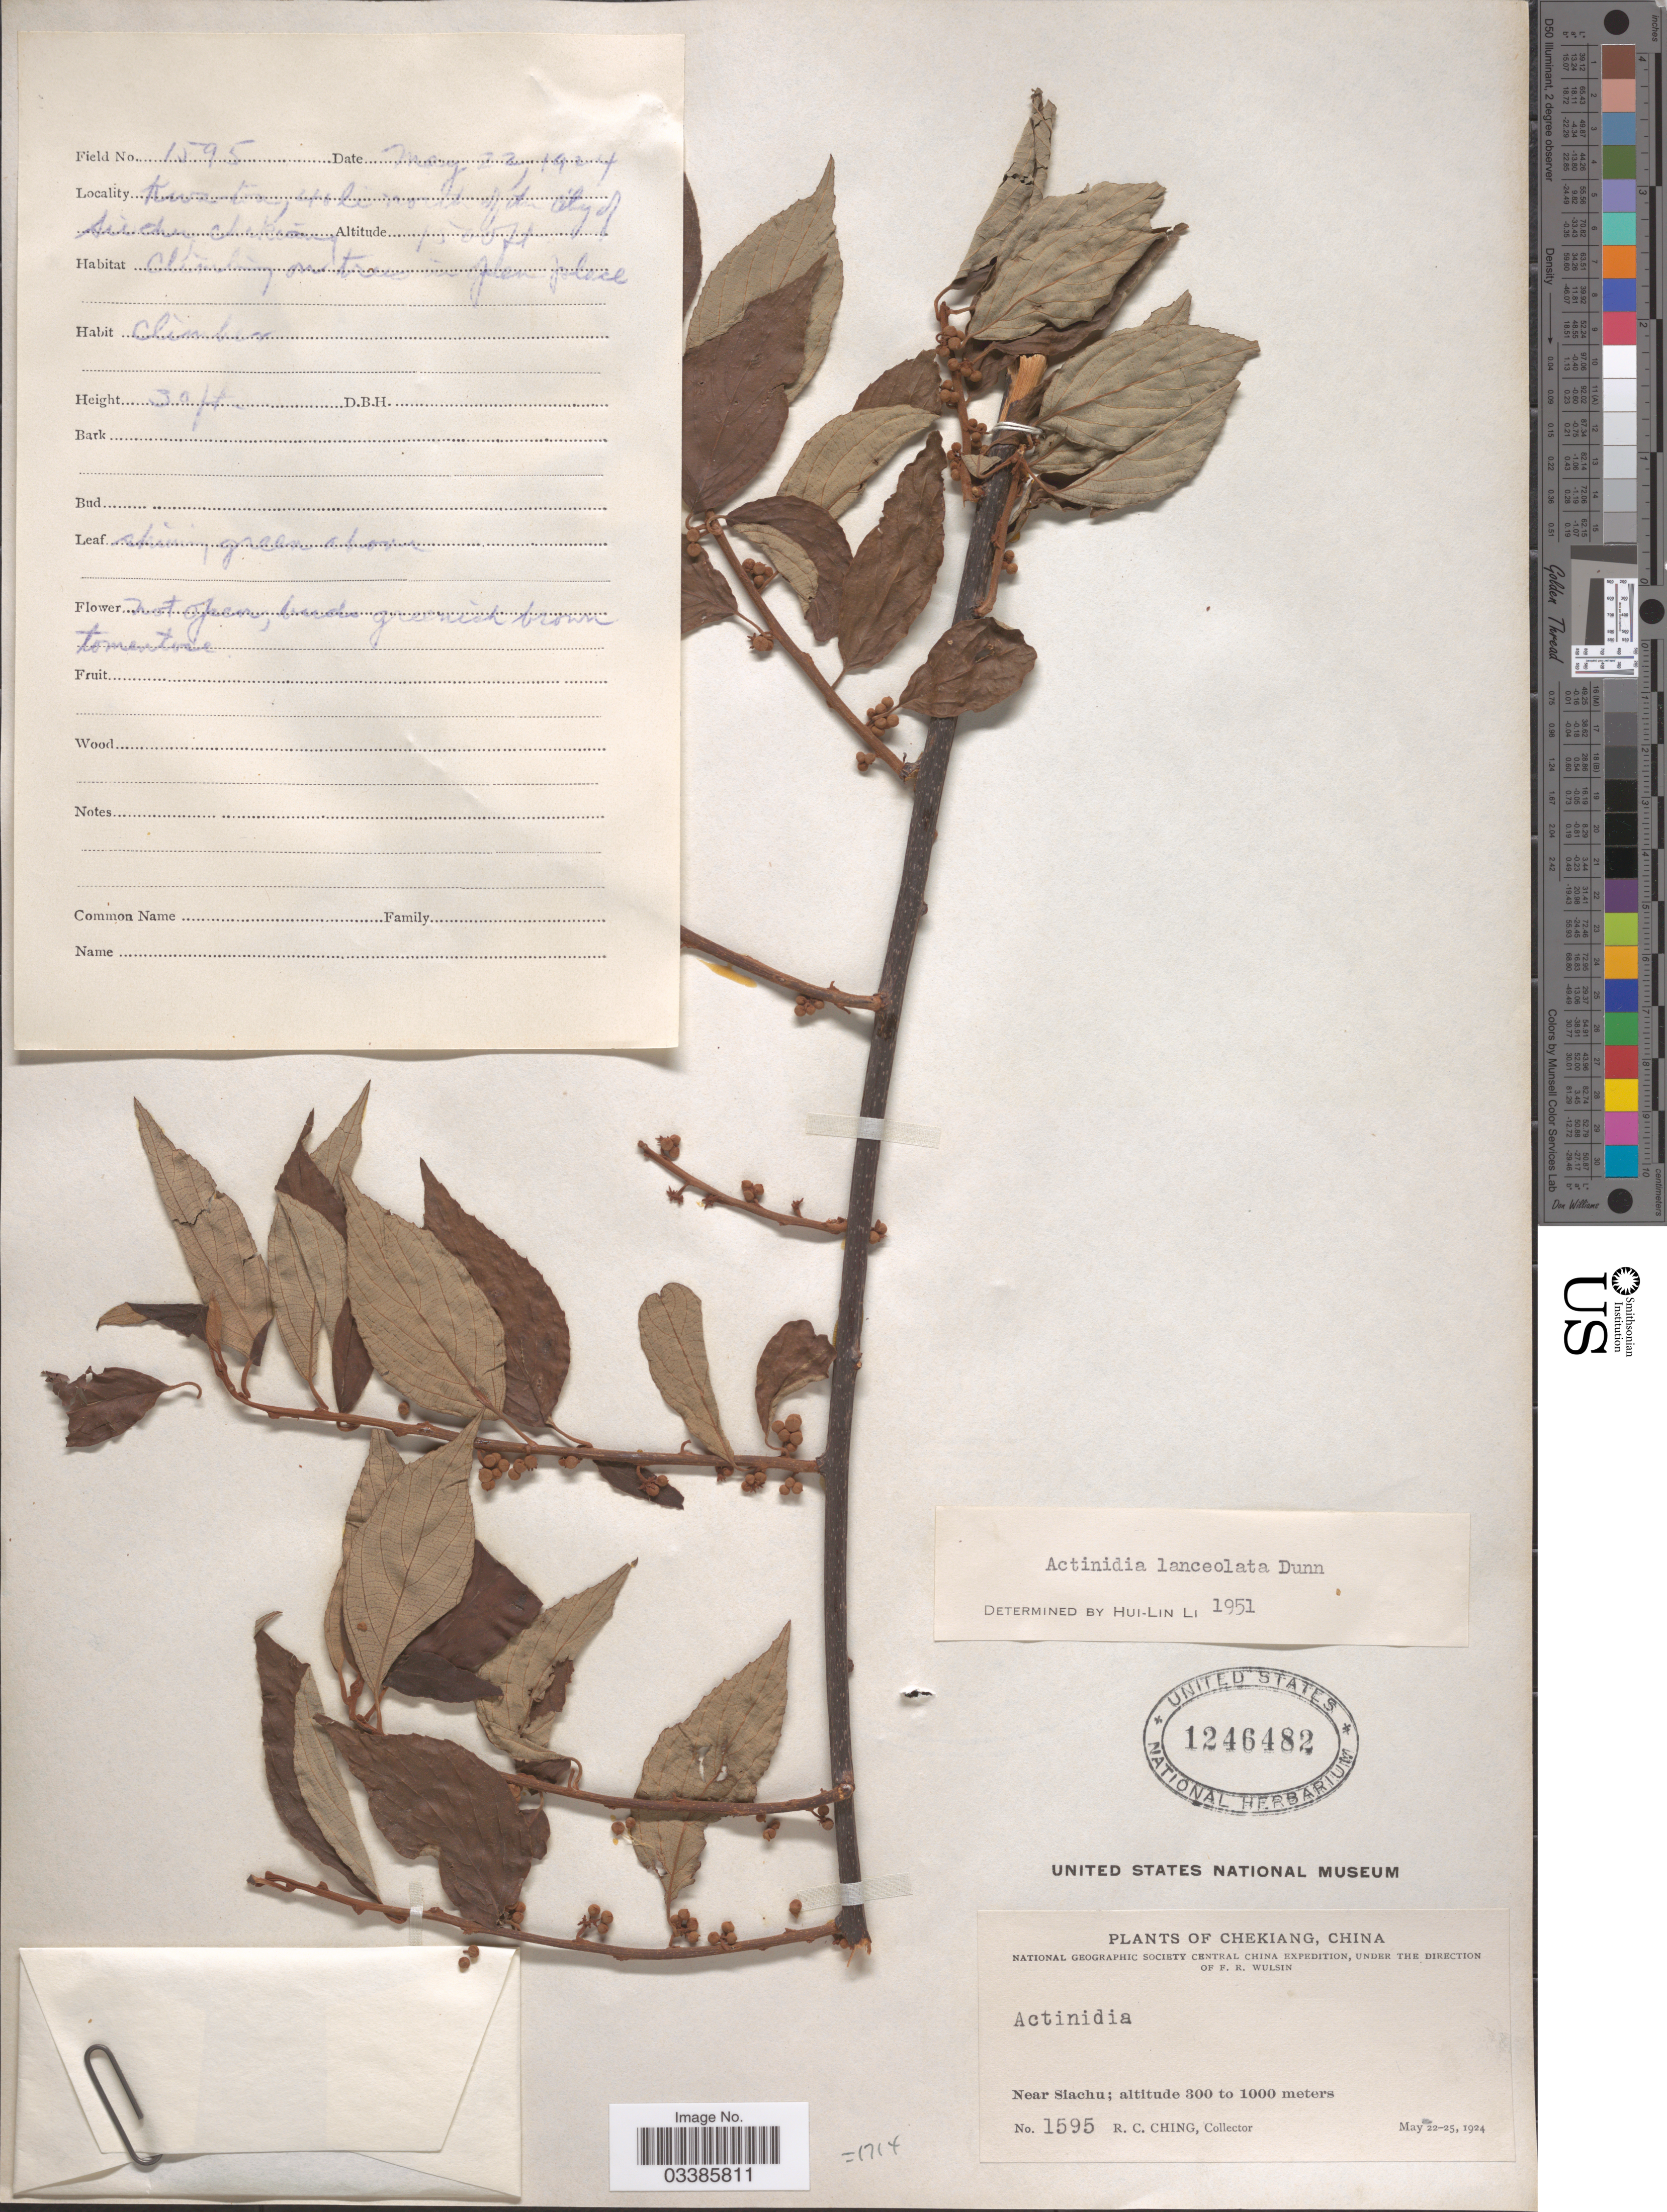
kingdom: Plantae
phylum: Tracheophyta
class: Magnoliopsida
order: Ericales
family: Actinidiaceae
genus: Actinidia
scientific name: Actinidia lanceolata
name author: Dunn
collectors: R. C. Ching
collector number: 1595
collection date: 1924-05-22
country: China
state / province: Zhejiang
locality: Chekiang. Near Siachu. Kwa-ton, 40 li. south of the city of Siachu.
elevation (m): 457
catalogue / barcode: US 1246482